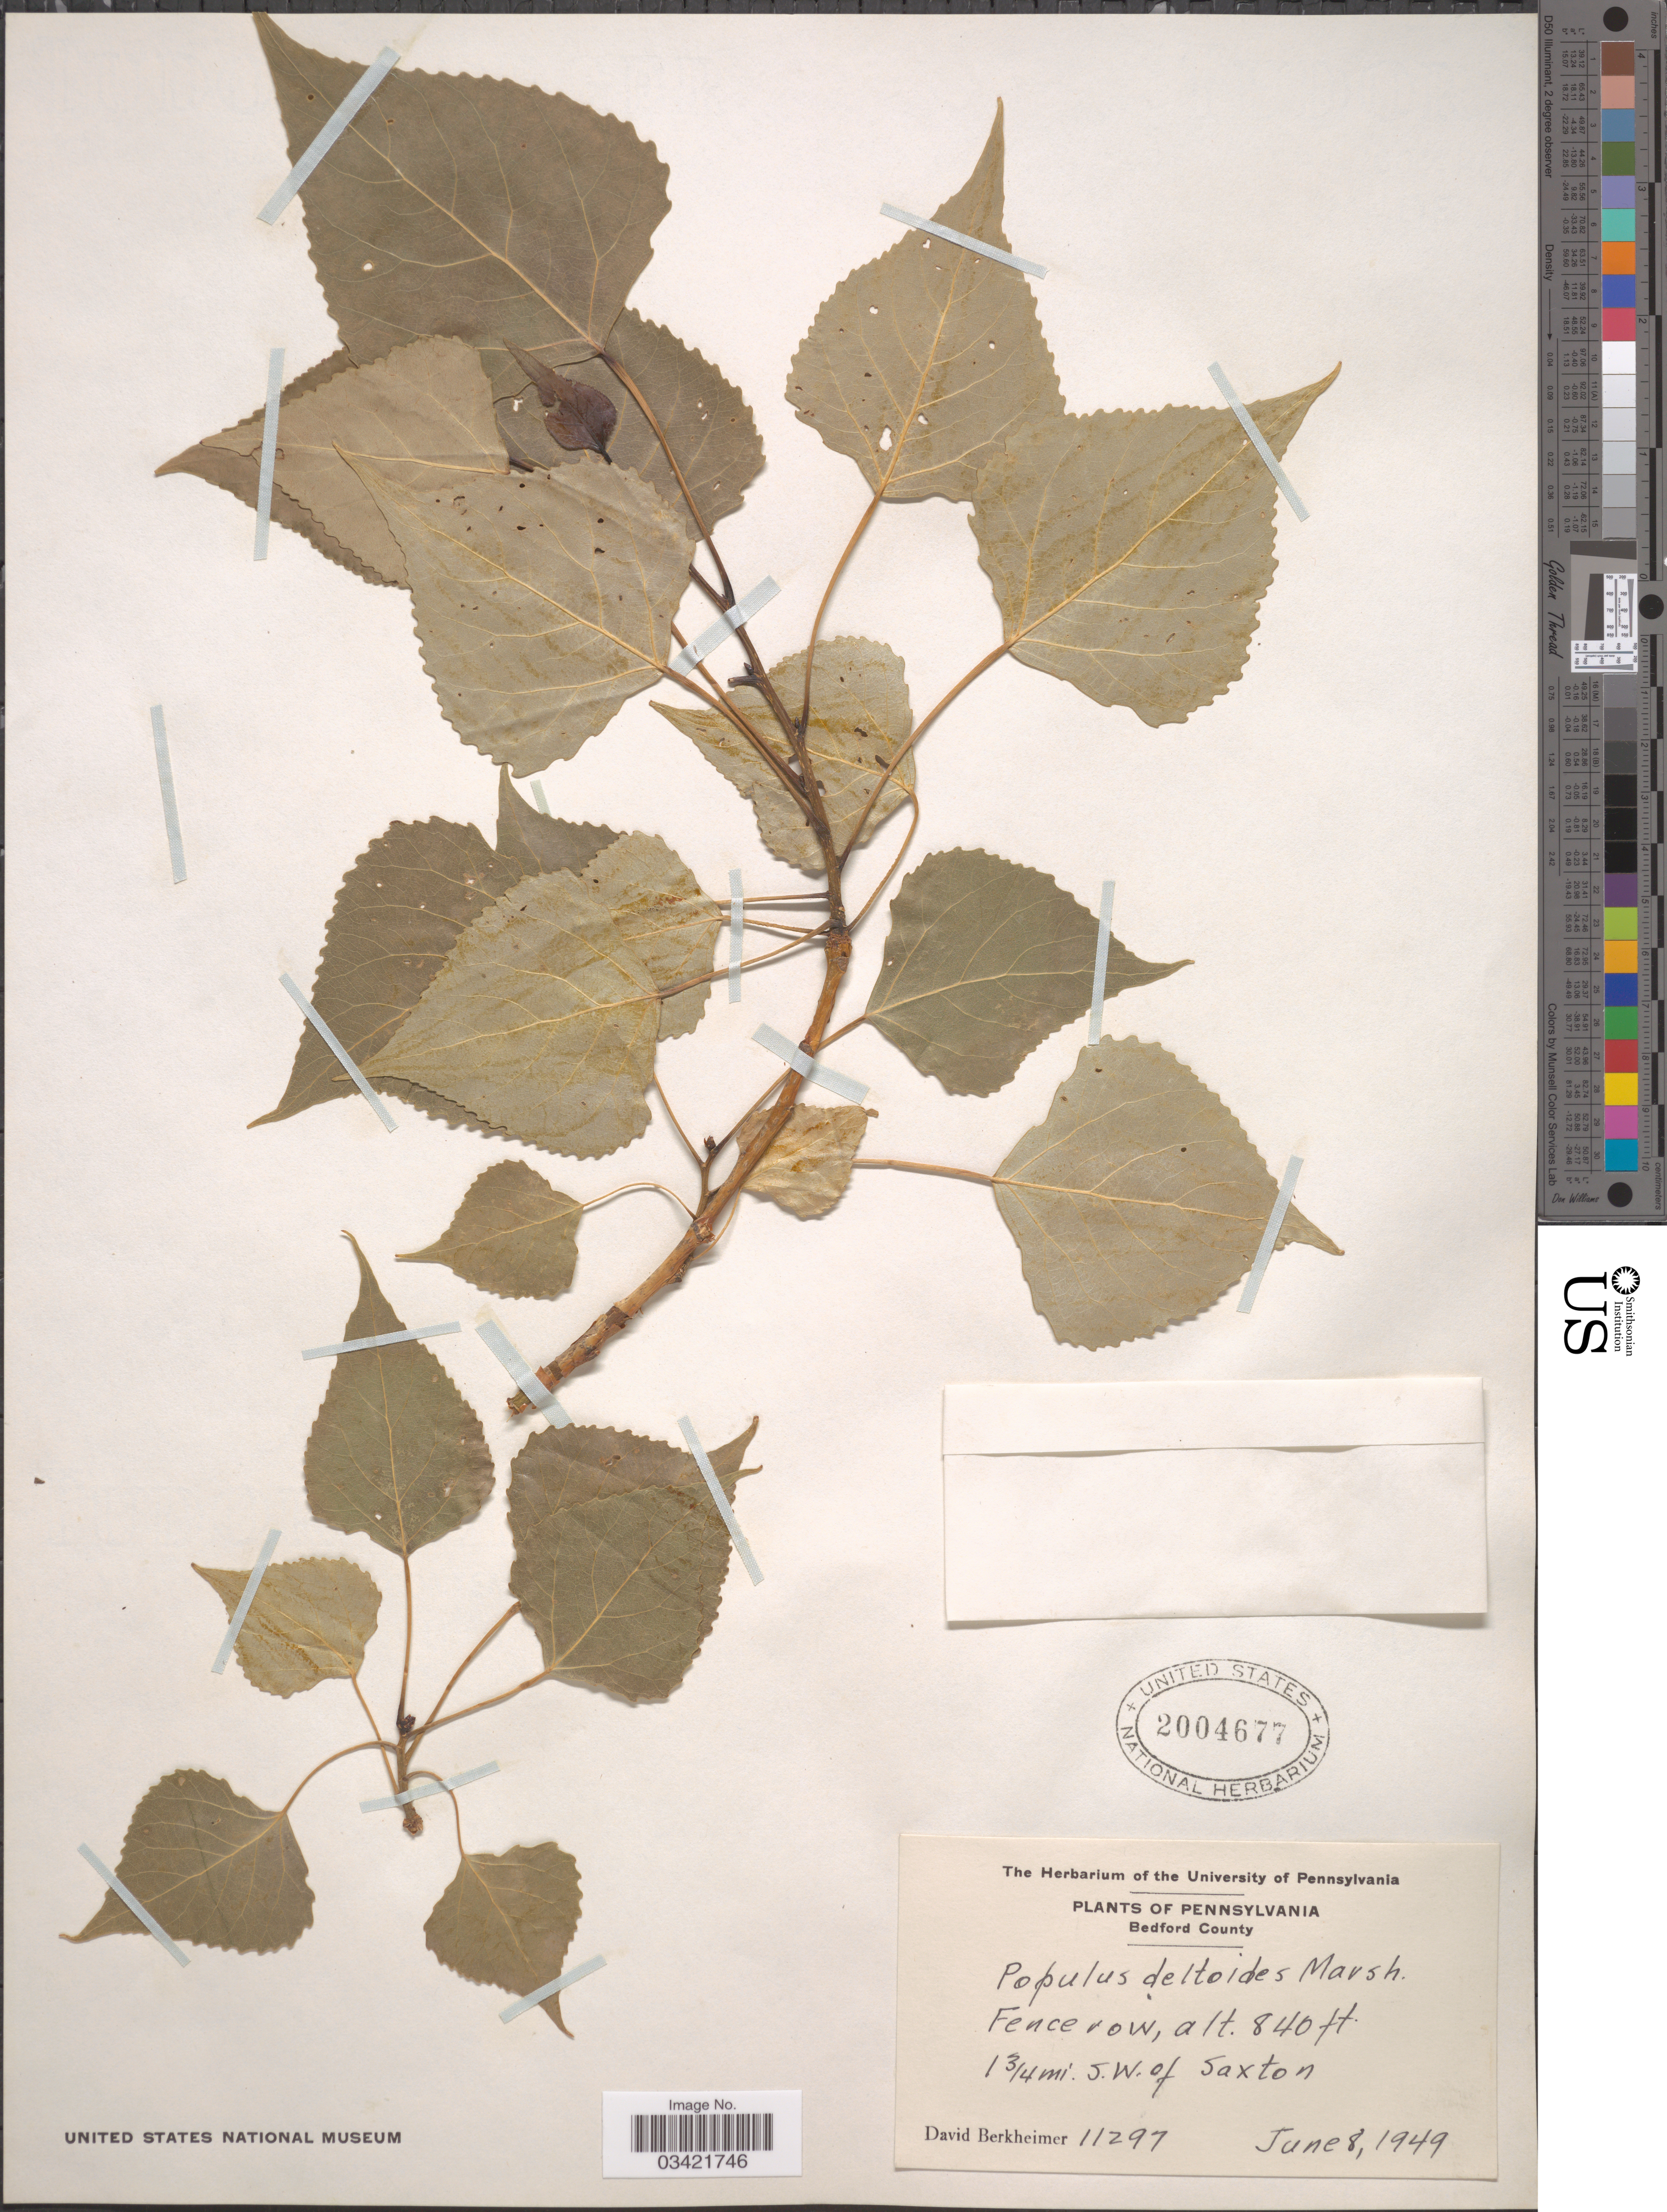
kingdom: Plantae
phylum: Tracheophyta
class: Magnoliopsida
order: Malpighiales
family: Salicaceae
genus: Populus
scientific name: Populus canadensis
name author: Moench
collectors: D. Berkheimer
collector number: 11297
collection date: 1949-06-08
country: United States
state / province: Pennsylvania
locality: Bedford County. Fence row, 1 3/4 mi. S.W. of Saxton.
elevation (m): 256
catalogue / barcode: US 2004677